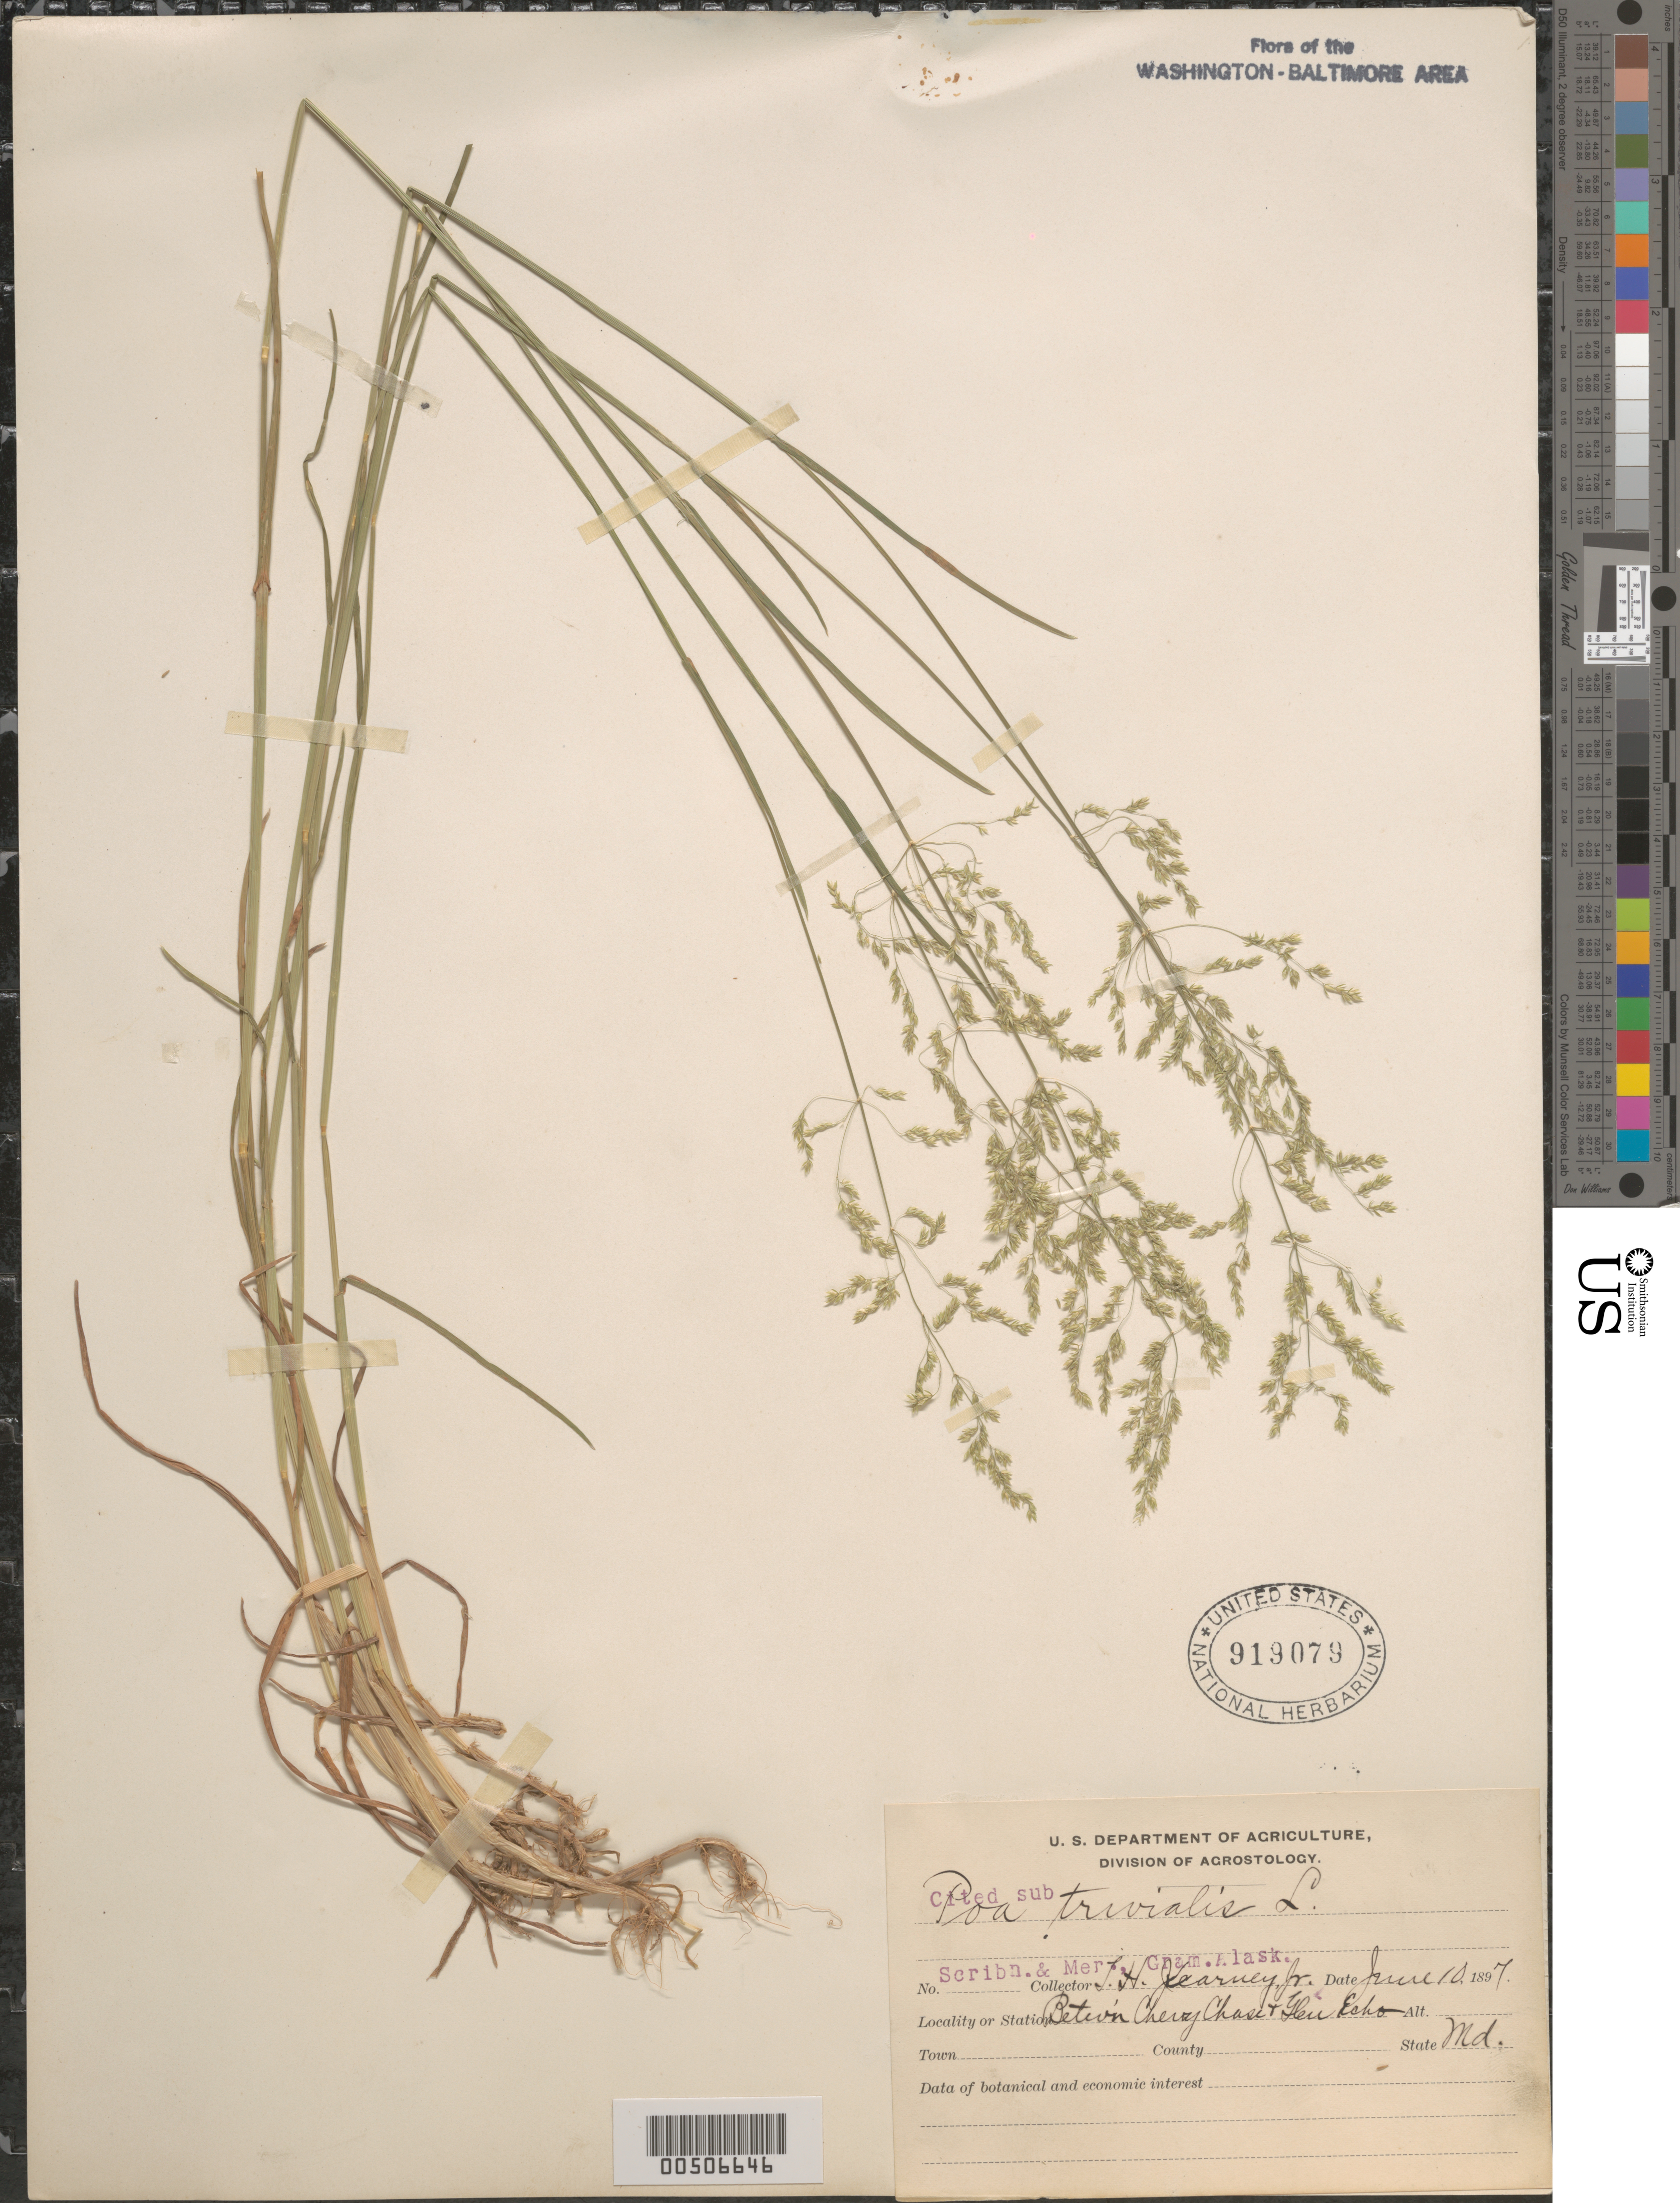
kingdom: Plantae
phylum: Tracheophyta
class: Liliopsida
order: Poales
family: Poaceae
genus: Poa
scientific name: Poa trivialis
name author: L.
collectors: T. H. Kearney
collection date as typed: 10 Jun 1897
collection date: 1897-06-10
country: United States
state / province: Maryland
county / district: Montgomery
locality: Between Chevy Chase and Glen Echo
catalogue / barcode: US 919079